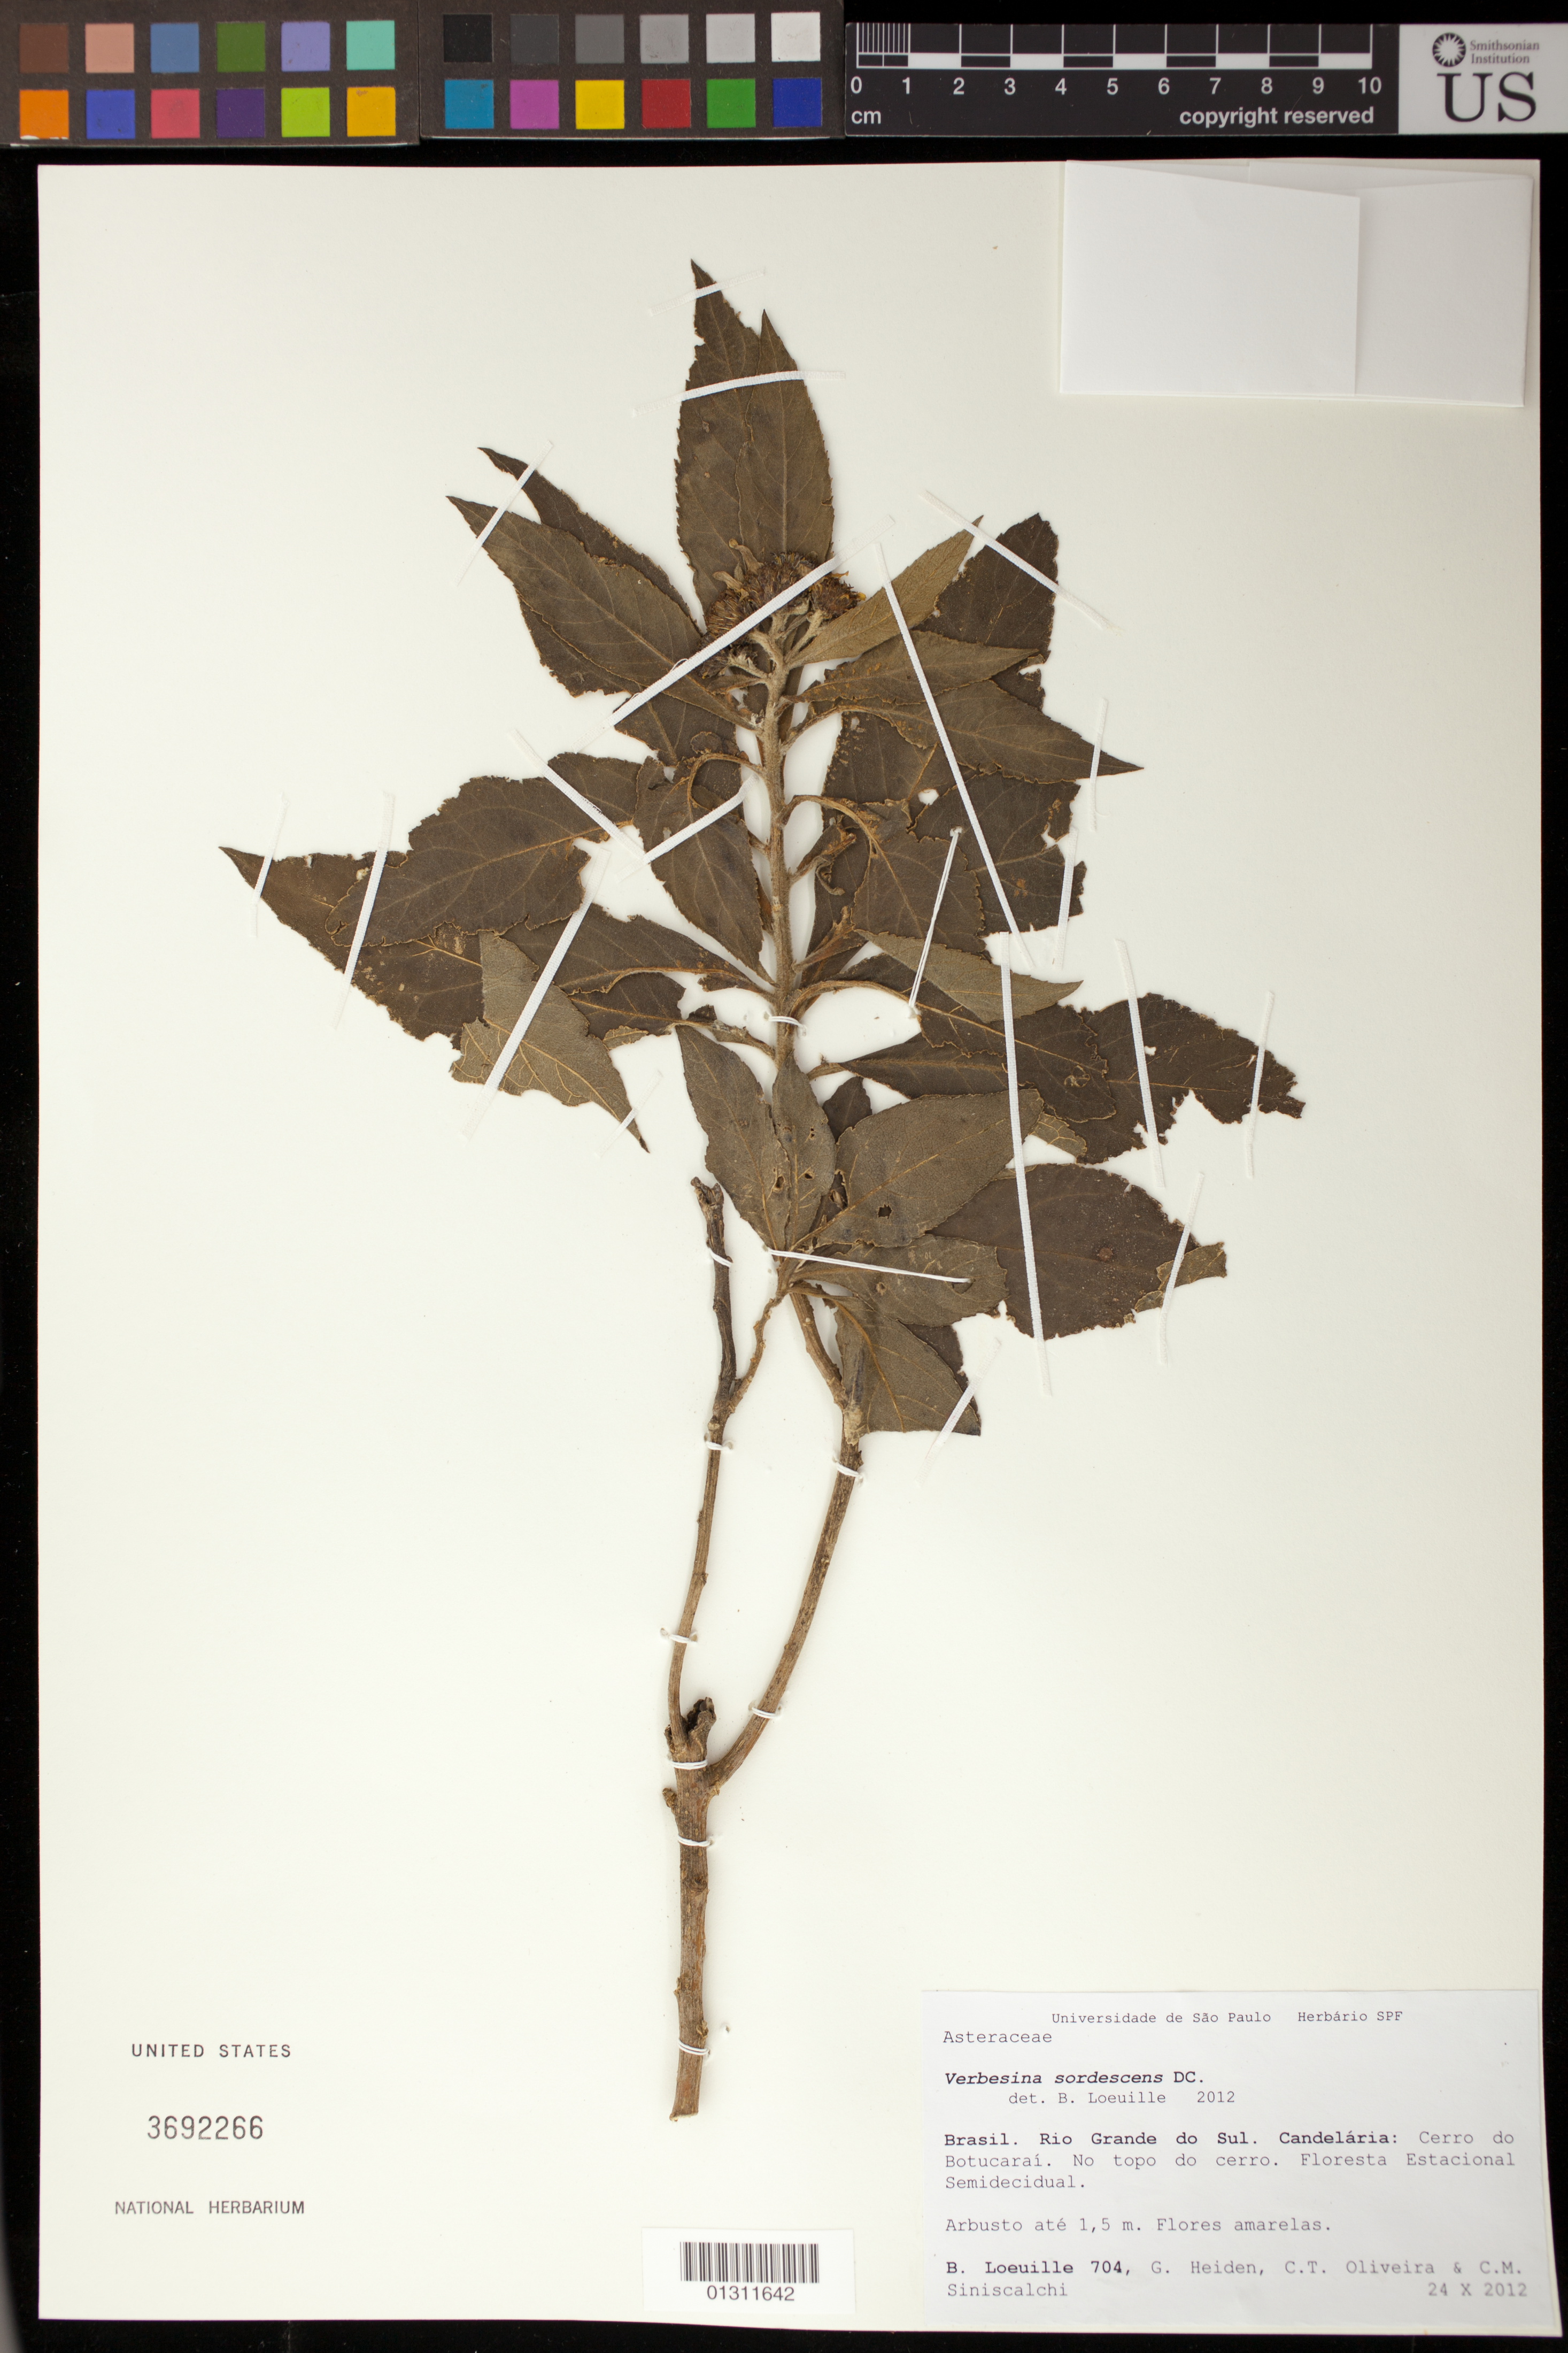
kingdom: Plantae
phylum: Tracheophyta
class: Magnoliopsida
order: Asterales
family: Asteraceae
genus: Verbesina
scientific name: Verbesina sordescens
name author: DC.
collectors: B. Loeuille, G. Heiden, C. T. Oliveira & C. Siniscalchi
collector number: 704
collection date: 2012-10-24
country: Brazil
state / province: Rio Grande do Sul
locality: Candelaria: Cerro do Botucarai.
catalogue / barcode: US 3692266